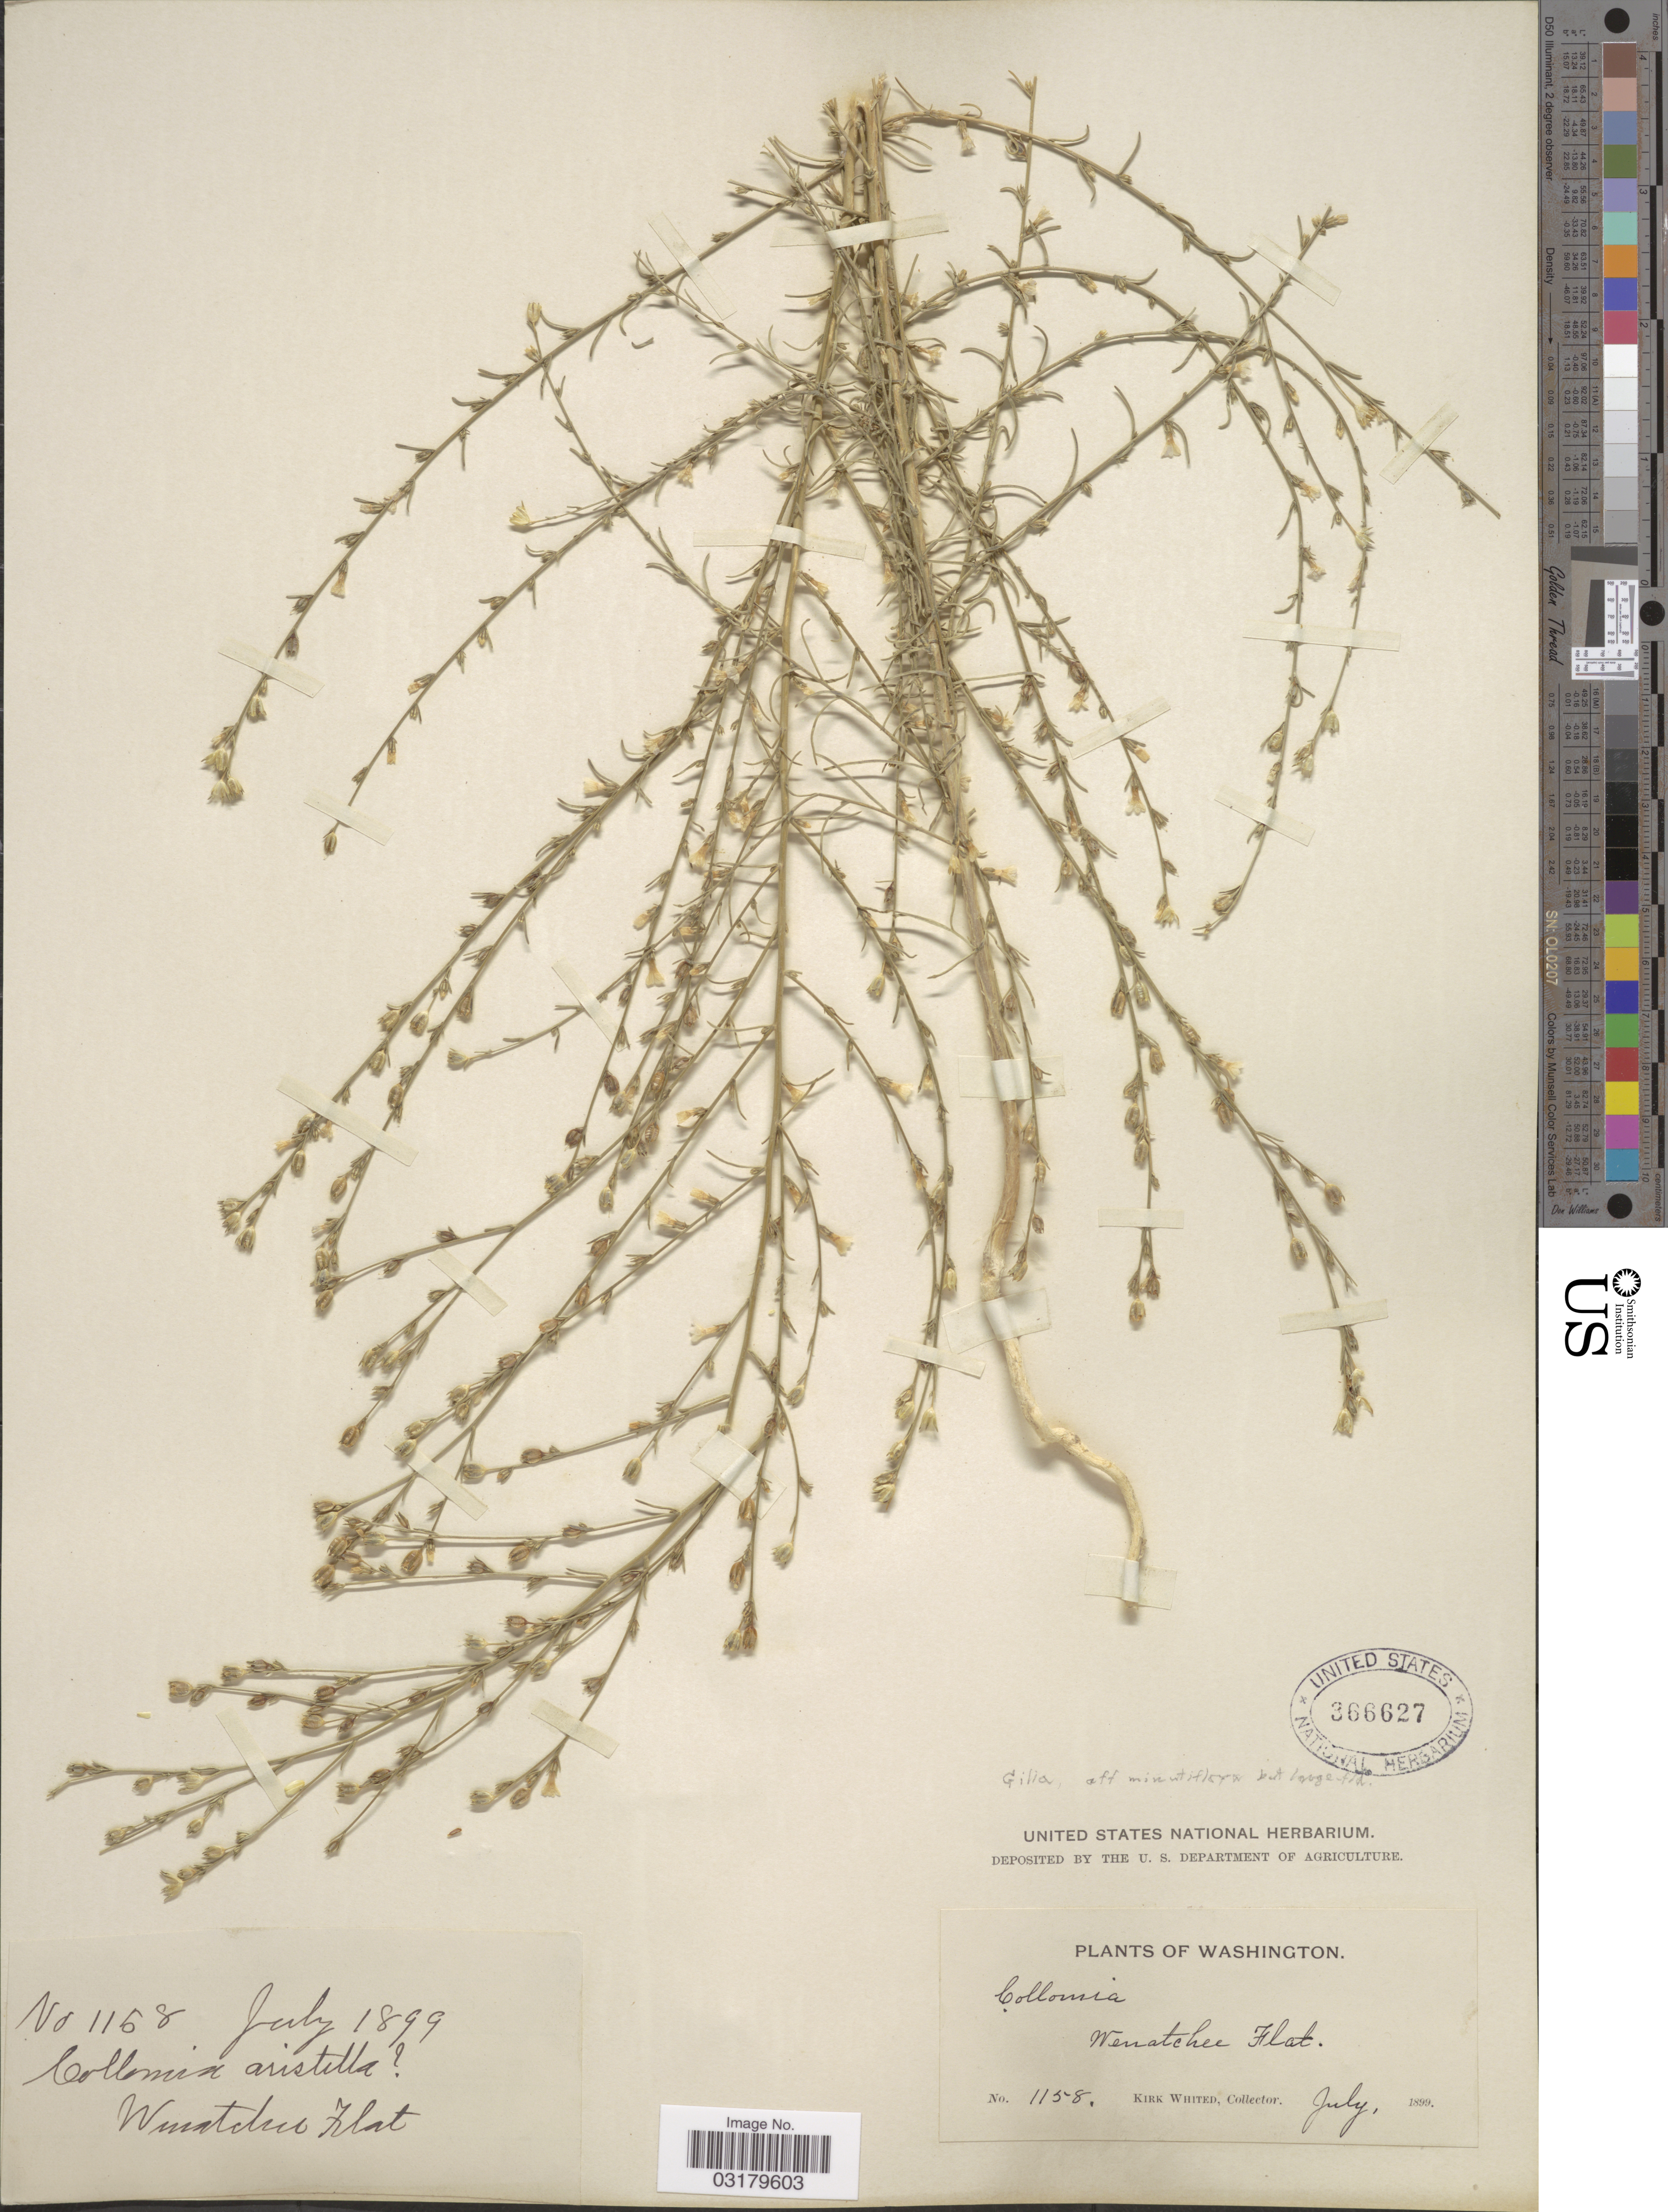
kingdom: Plantae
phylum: Tracheophyta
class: Magnoliopsida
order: Ericales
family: Polemoniaceae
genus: Microgilia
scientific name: Microgilia minutiflora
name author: (J.M. Porter & L.A. Johnson) Benth.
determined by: Strong, Mark T., (BOT), Smithsonian Institution - National Museum of Natural History (UNITED STATES)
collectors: K. Whited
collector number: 1158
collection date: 1899-07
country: United States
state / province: Washington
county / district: Chelan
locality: Wenatchee Flat.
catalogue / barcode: US 366627